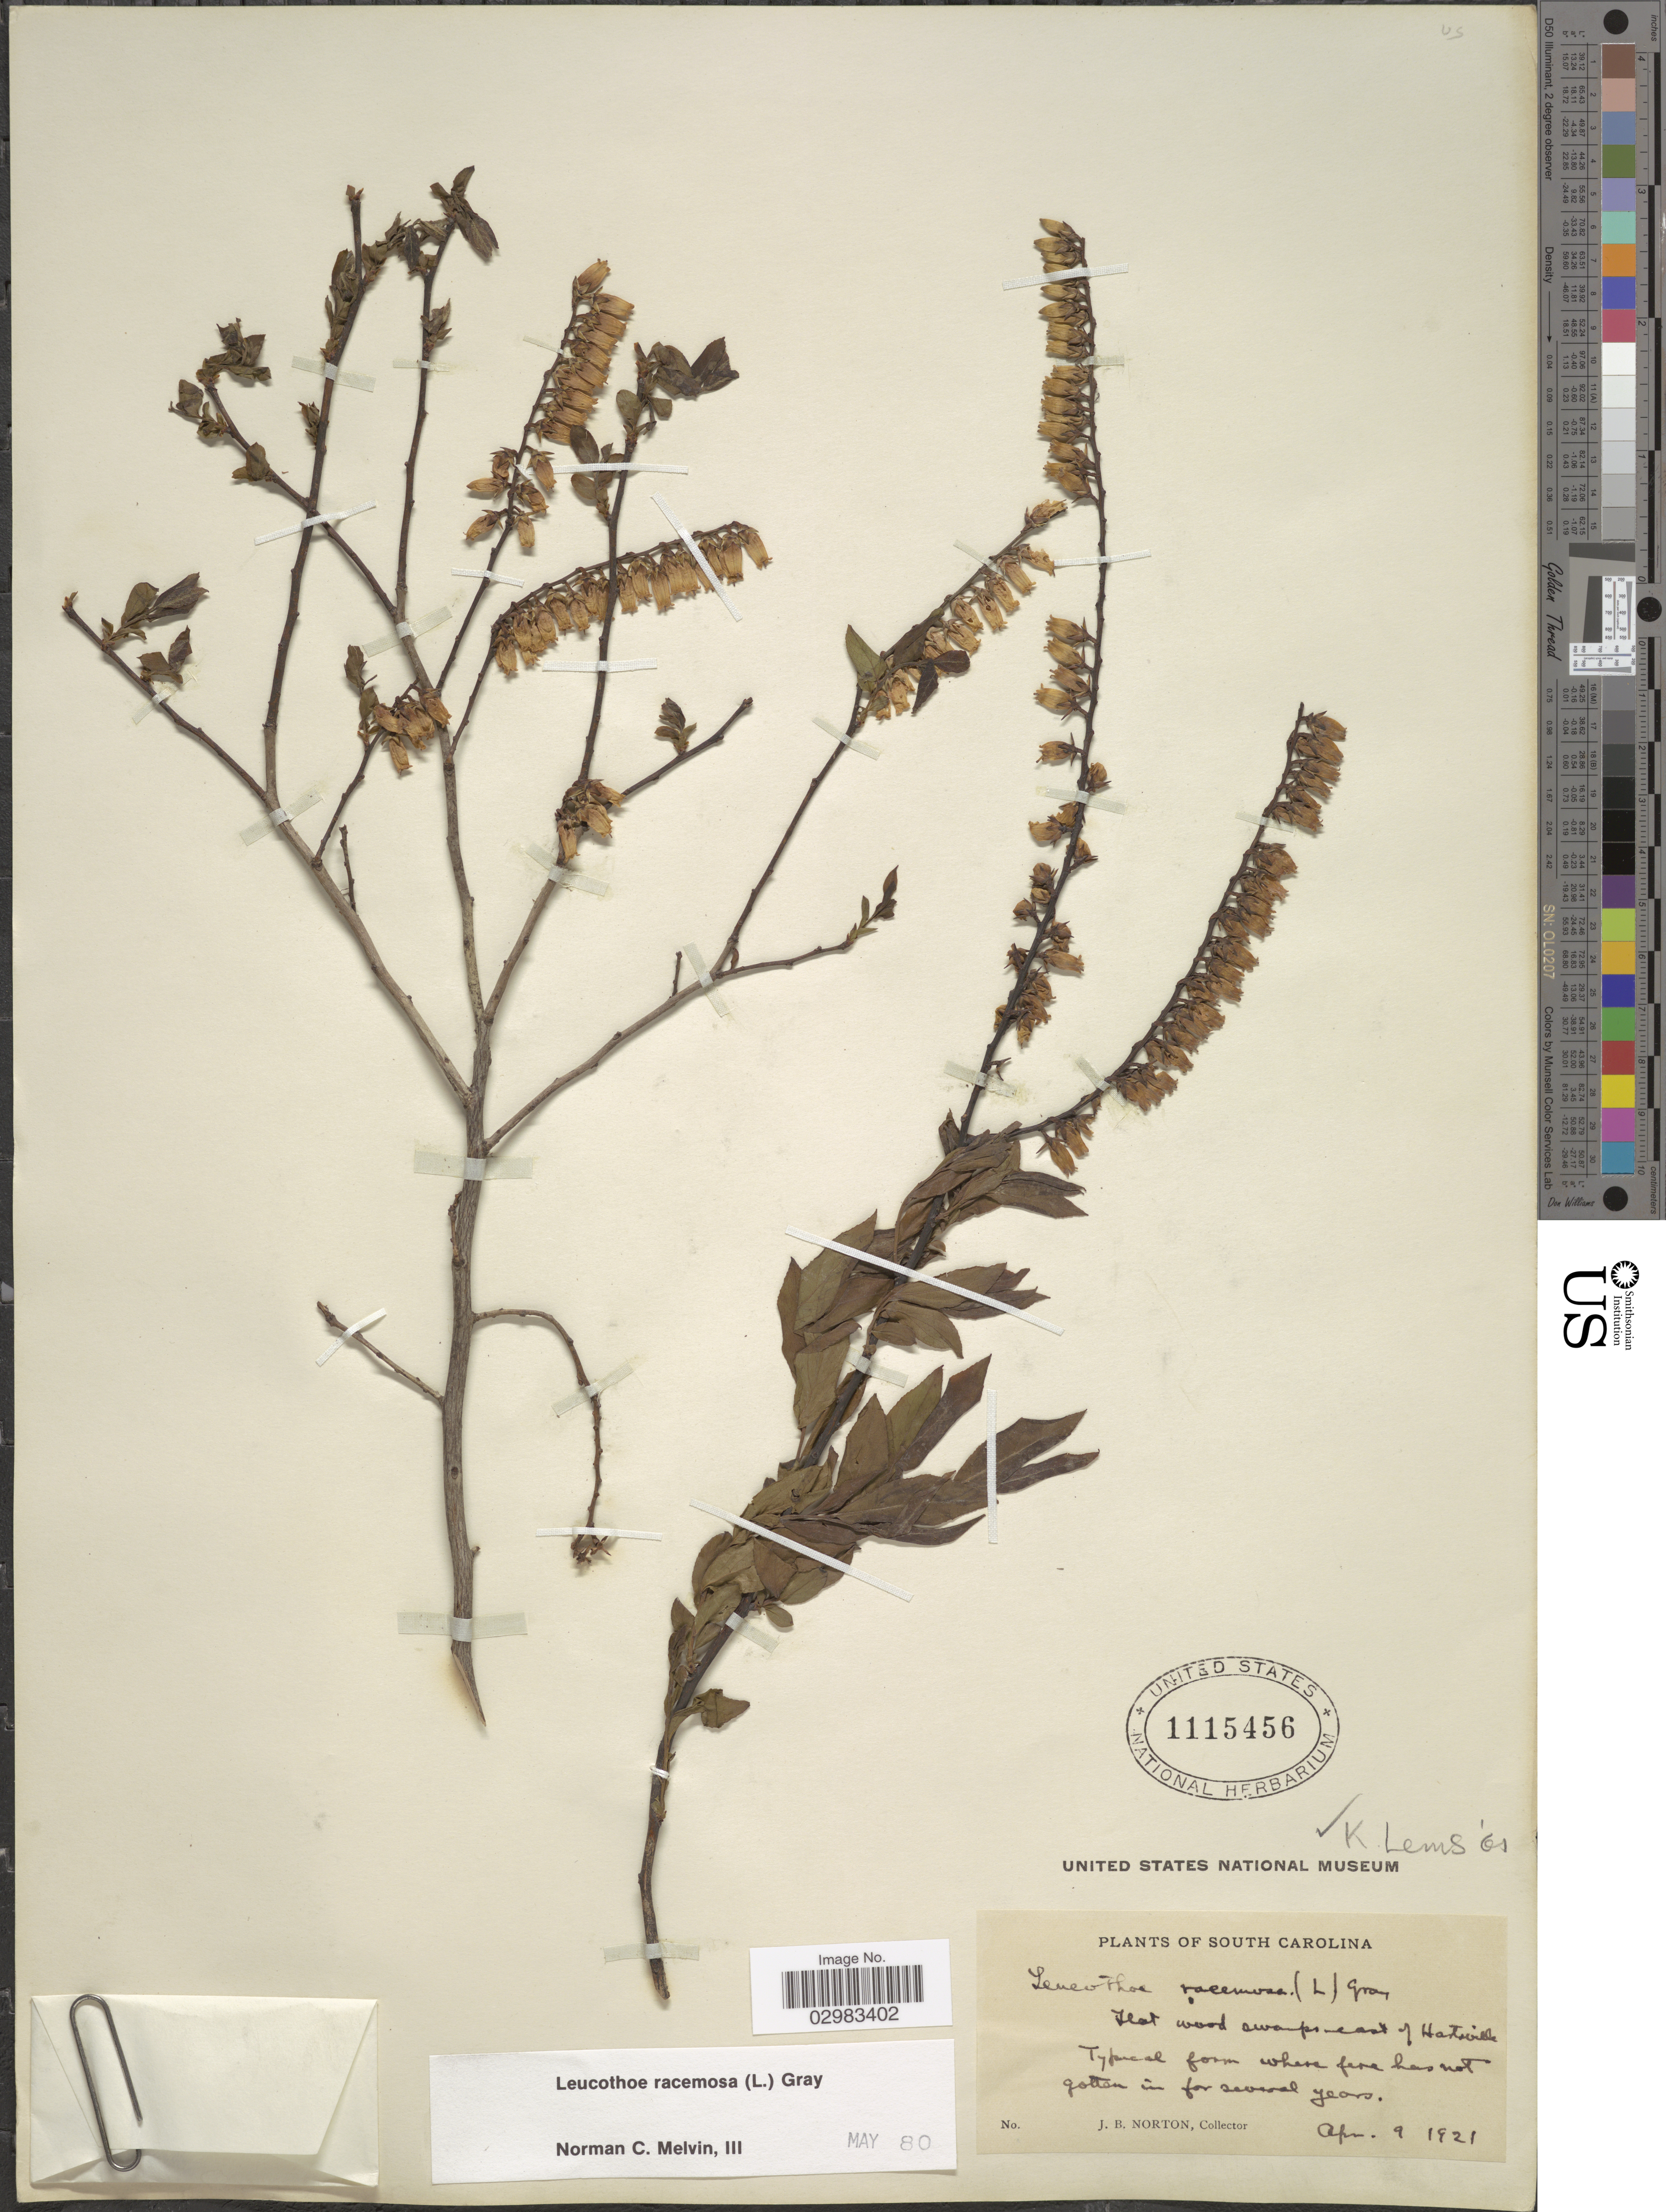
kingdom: Plantae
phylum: Tracheophyta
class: Magnoliopsida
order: Ericales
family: Ericaceae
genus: Leucothoe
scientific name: Leucothoë racemosa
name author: (L.) A. Gray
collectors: J. B. Norton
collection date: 1921-04-09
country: United States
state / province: South Carolina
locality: Flat wood swamps east of Hartsville.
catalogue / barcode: US 1115456